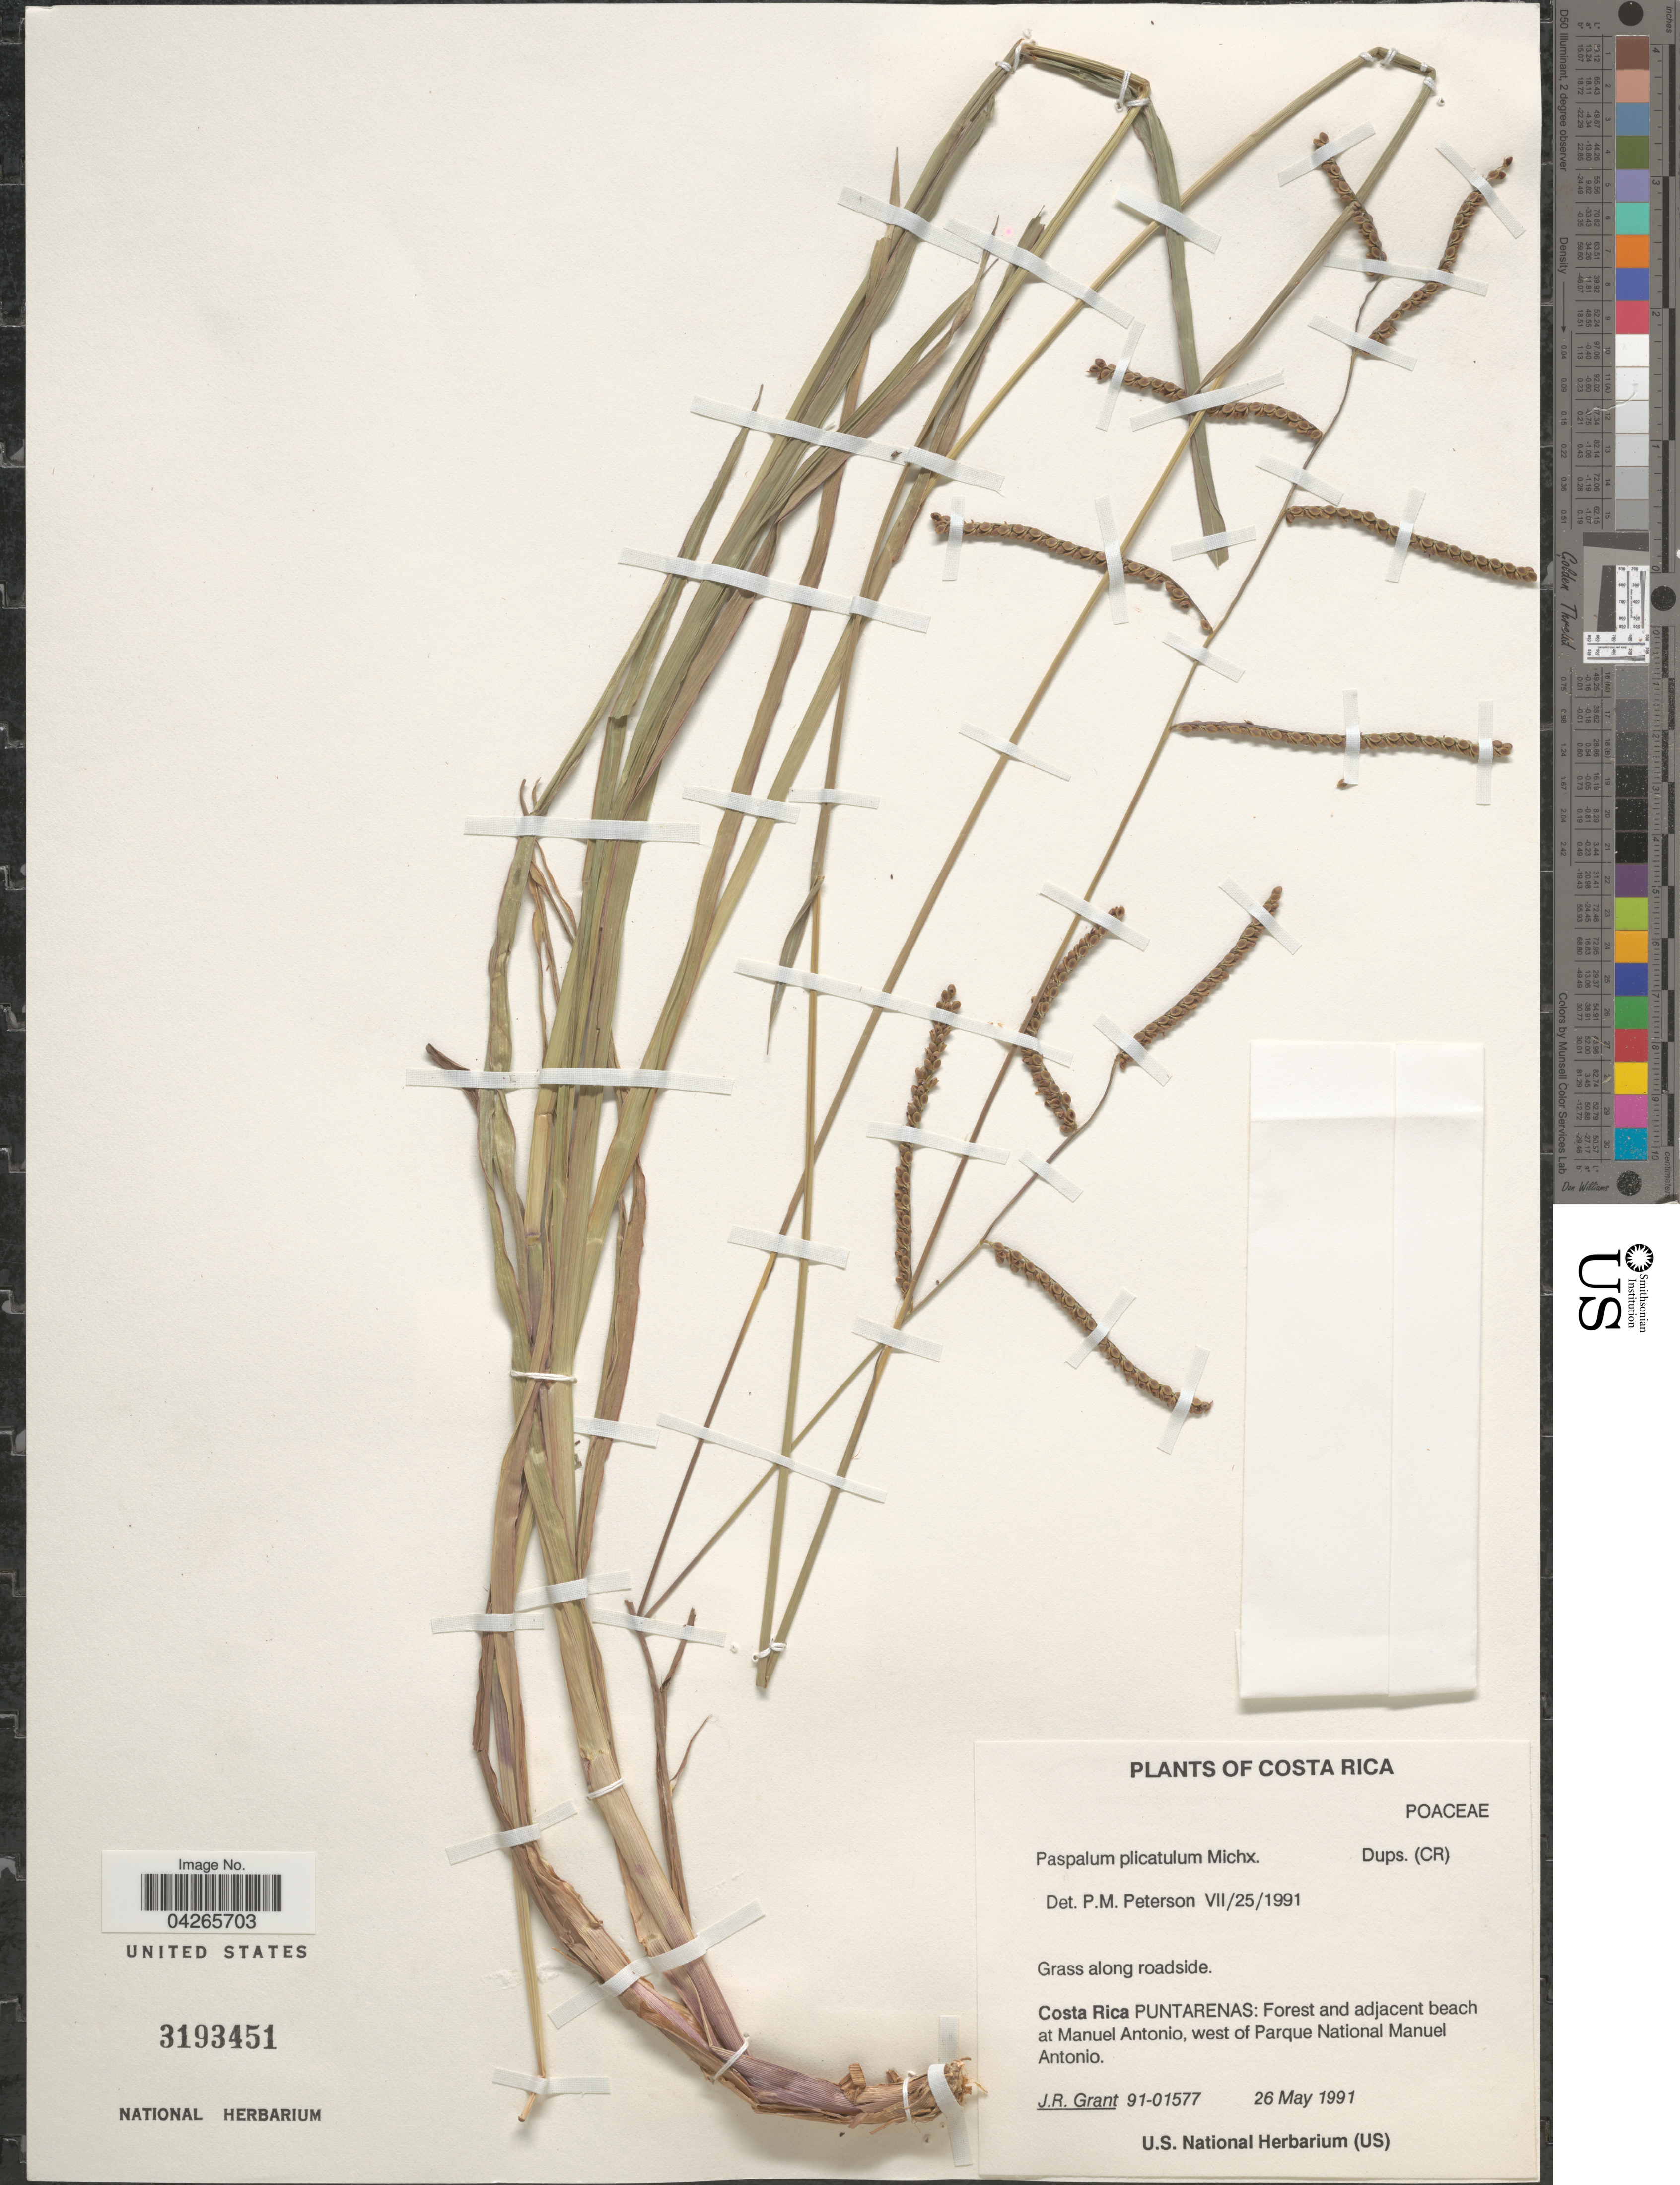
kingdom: Plantae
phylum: Tracheophyta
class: Liliopsida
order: Poales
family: Poaceae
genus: Paspalum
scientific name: Paspalum plicatulum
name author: Michx.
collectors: J. Grant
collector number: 91-01577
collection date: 1991-05-26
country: Costa Rica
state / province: Puntarenas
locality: Grass along roadside. Forest and adjacent beach at Manuel Antonio, west of Parque National Manuel Antonio.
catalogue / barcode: US 3193451